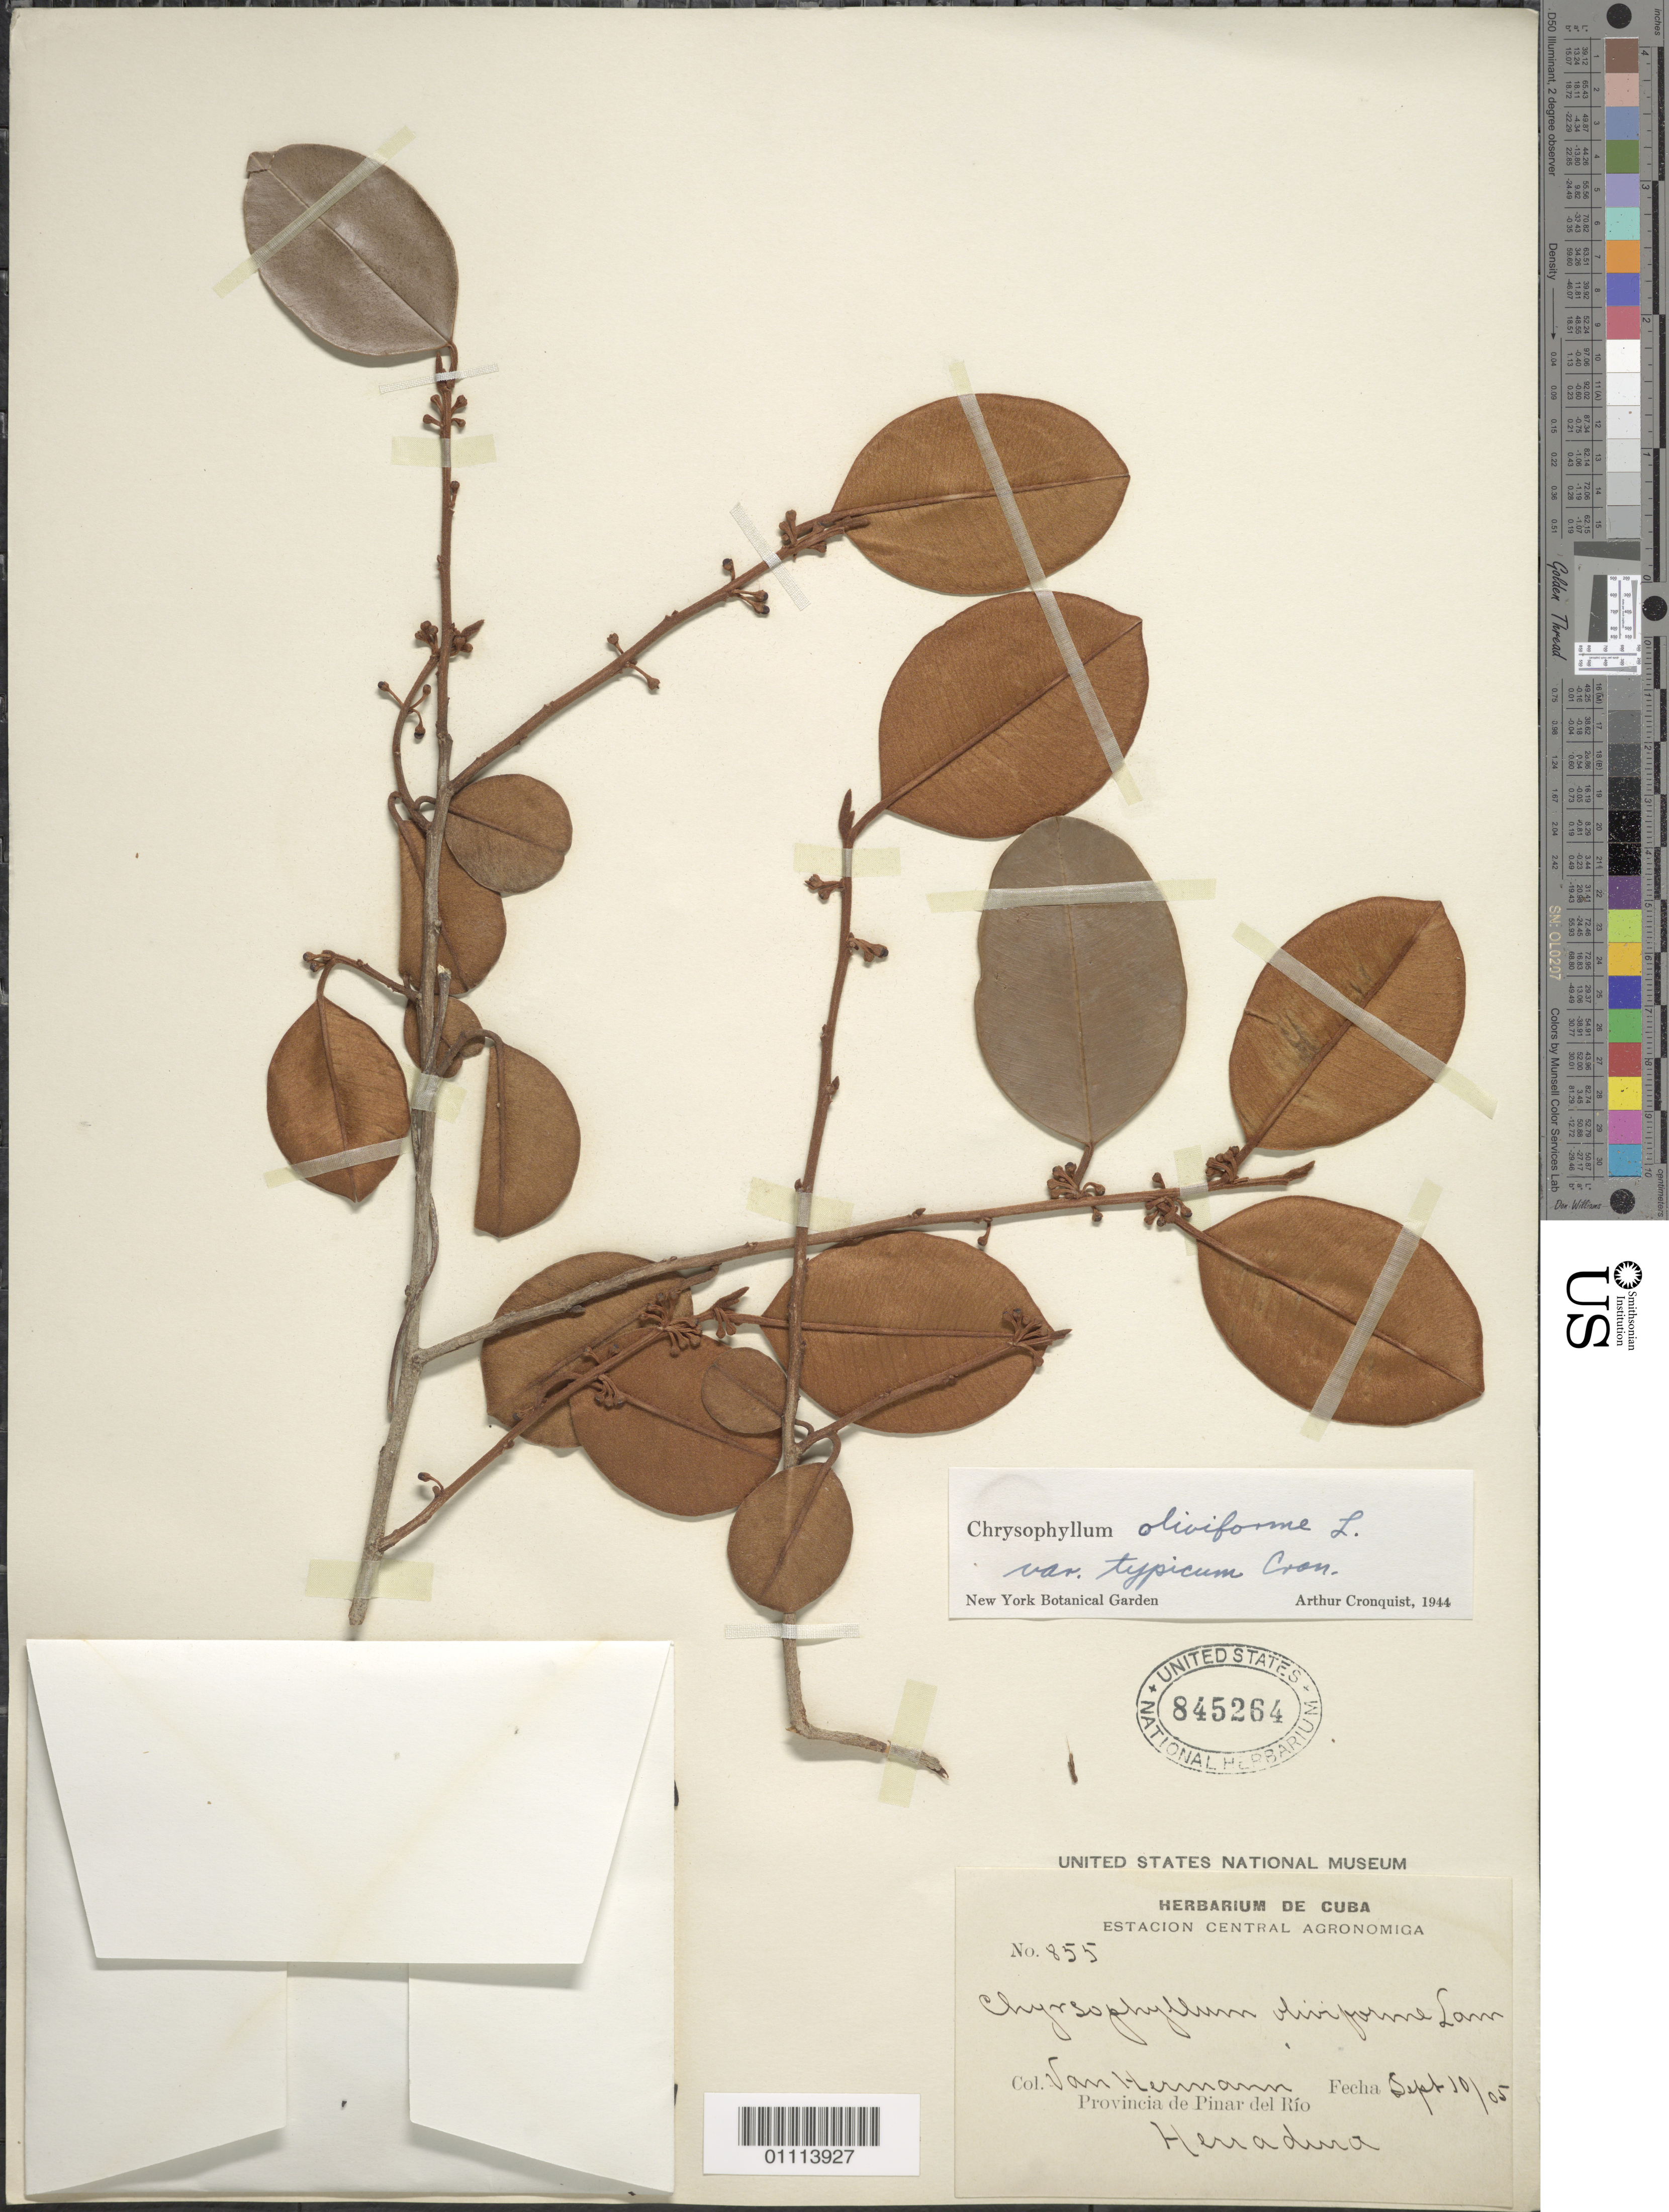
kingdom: Plantae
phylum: Tracheophyta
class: Magnoliopsida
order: Ericales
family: Sapotaceae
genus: Chrysophyllum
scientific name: Chrysophyllum oliviforme var. typicum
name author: Cronq.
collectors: H. A. Van Hermann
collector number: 855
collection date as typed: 10 Sep 1905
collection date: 1905-09-10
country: Cuba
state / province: Pinar del Rio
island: Cuba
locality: Herradura, Provincia de Pinar del Rio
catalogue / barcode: US 845264